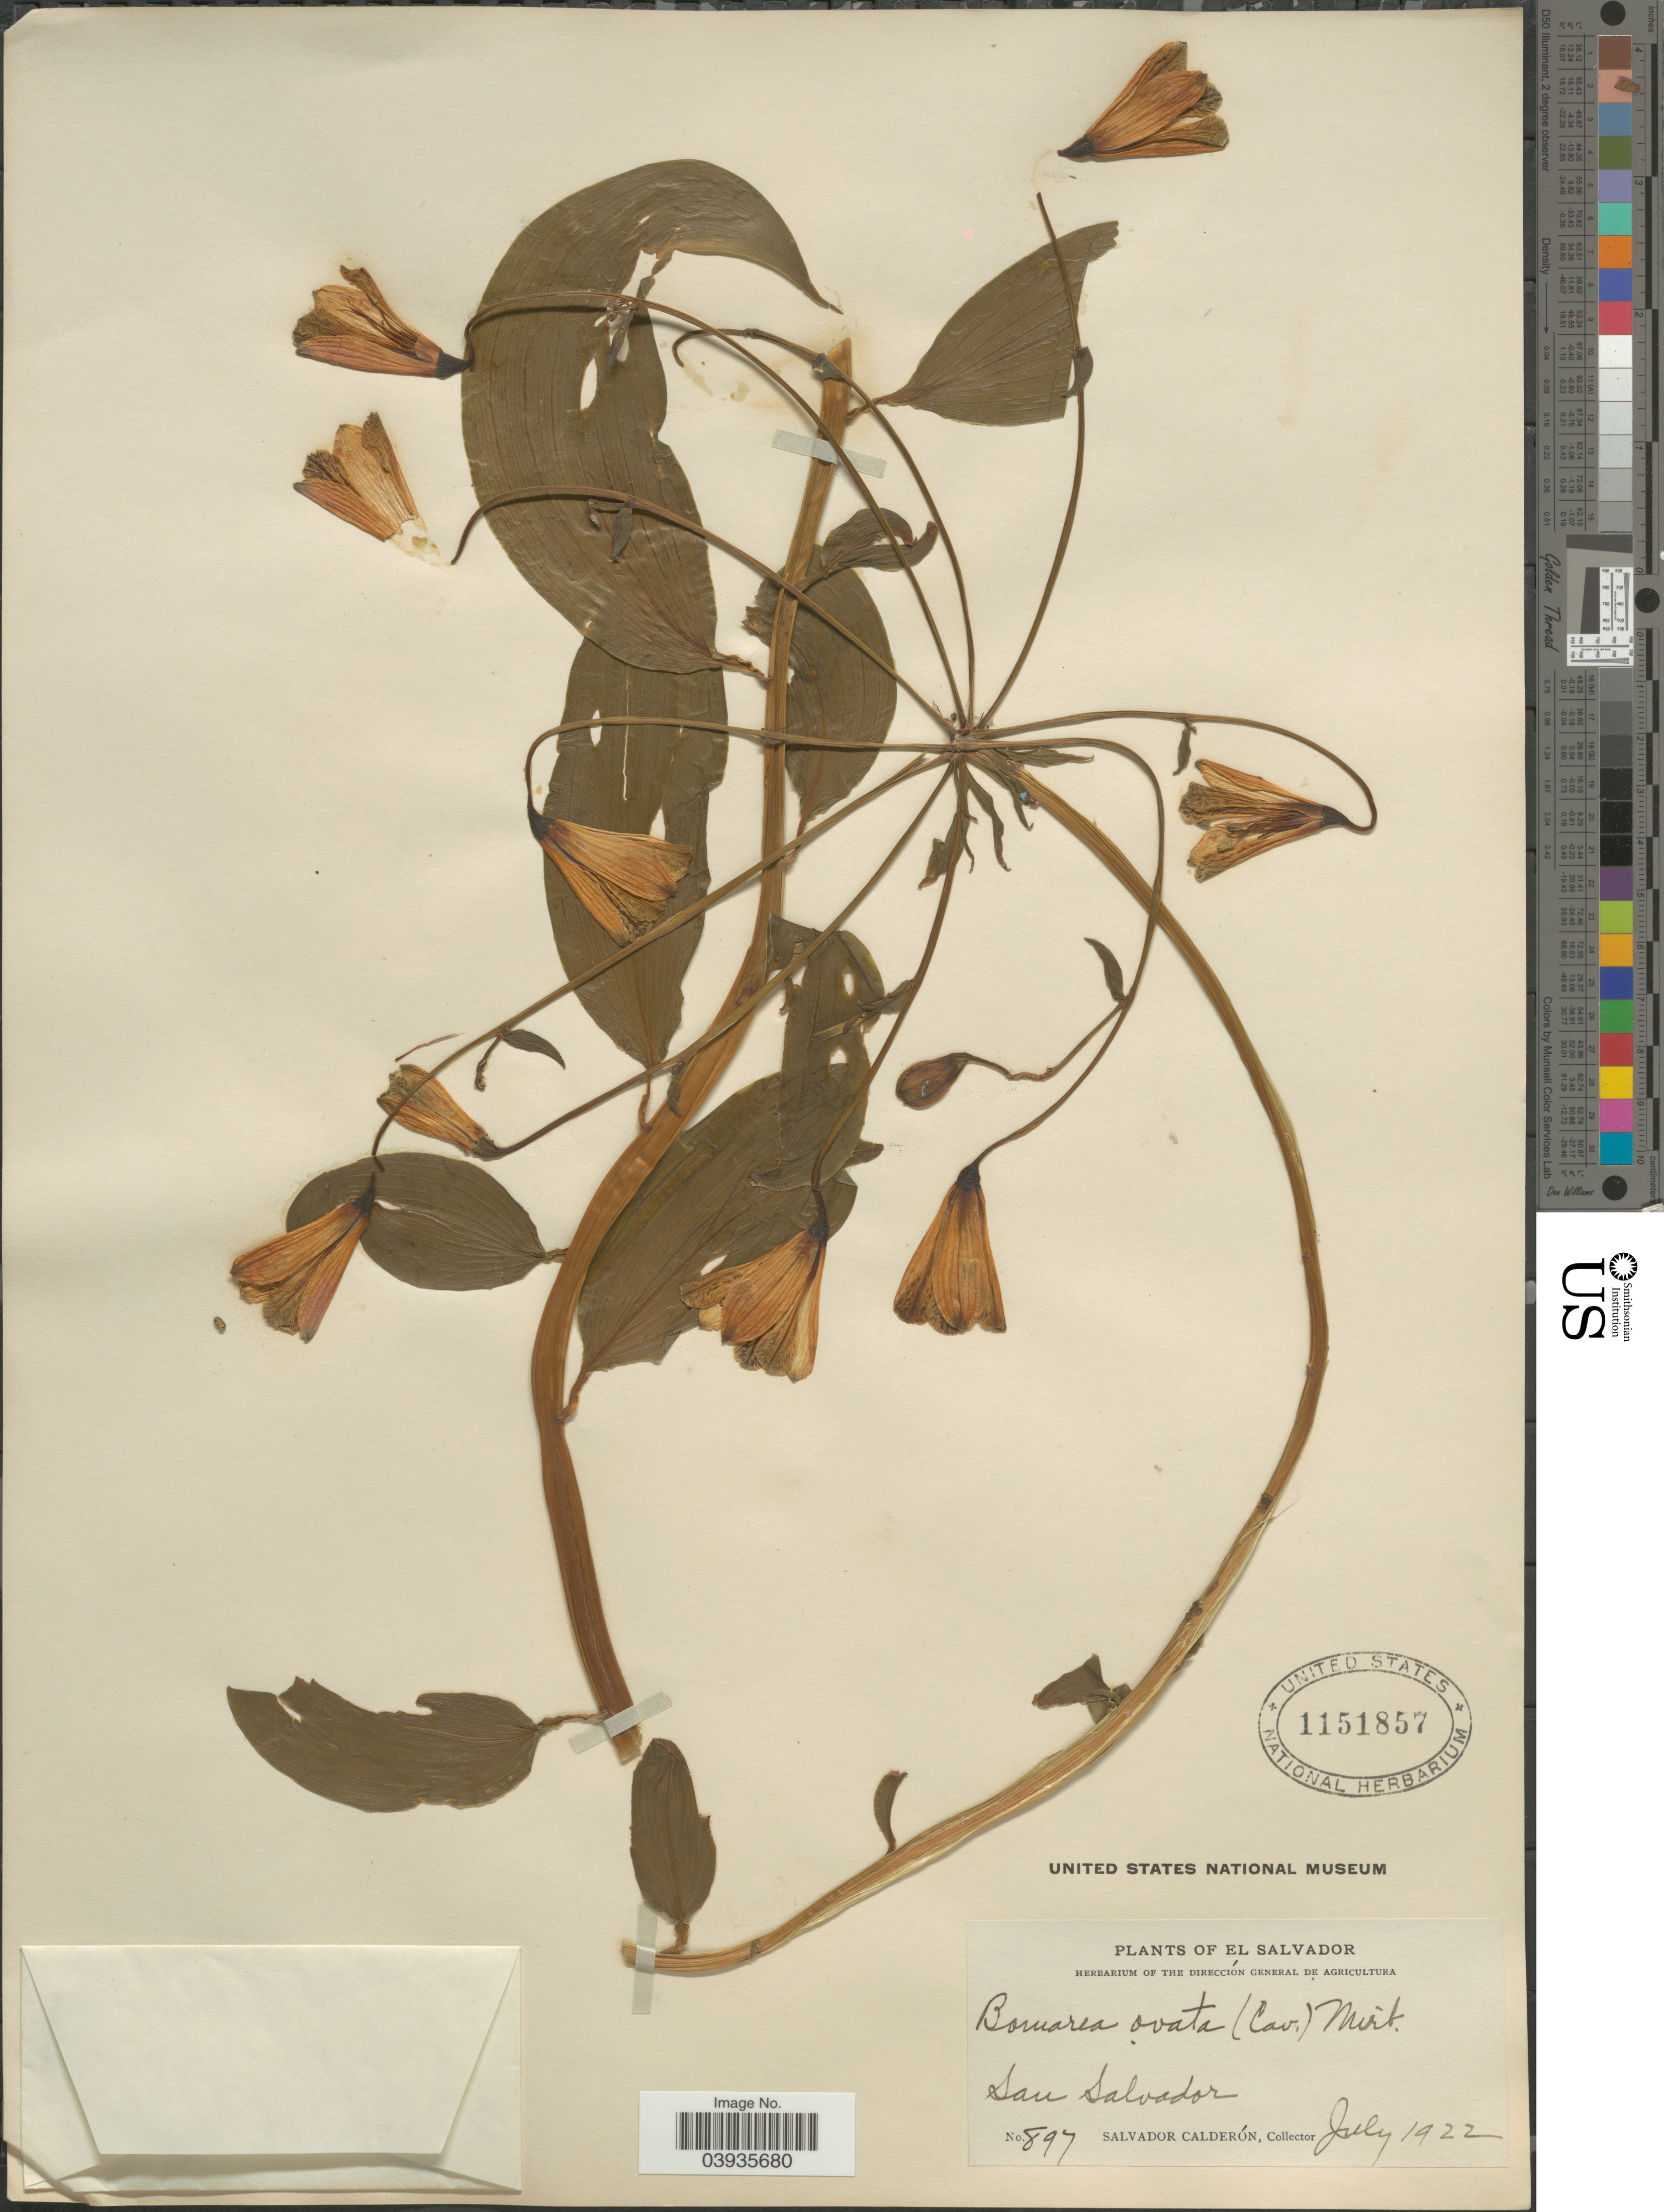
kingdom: Plantae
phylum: Tracheophyta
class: Liliopsida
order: Liliales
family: Alstroemeriaceae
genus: Bomarea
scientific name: Bomarea ovata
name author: (Cav.) Mirb.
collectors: S. Calderón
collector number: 897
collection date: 1922-07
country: El Salvador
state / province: San Salvador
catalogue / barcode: US 1151857